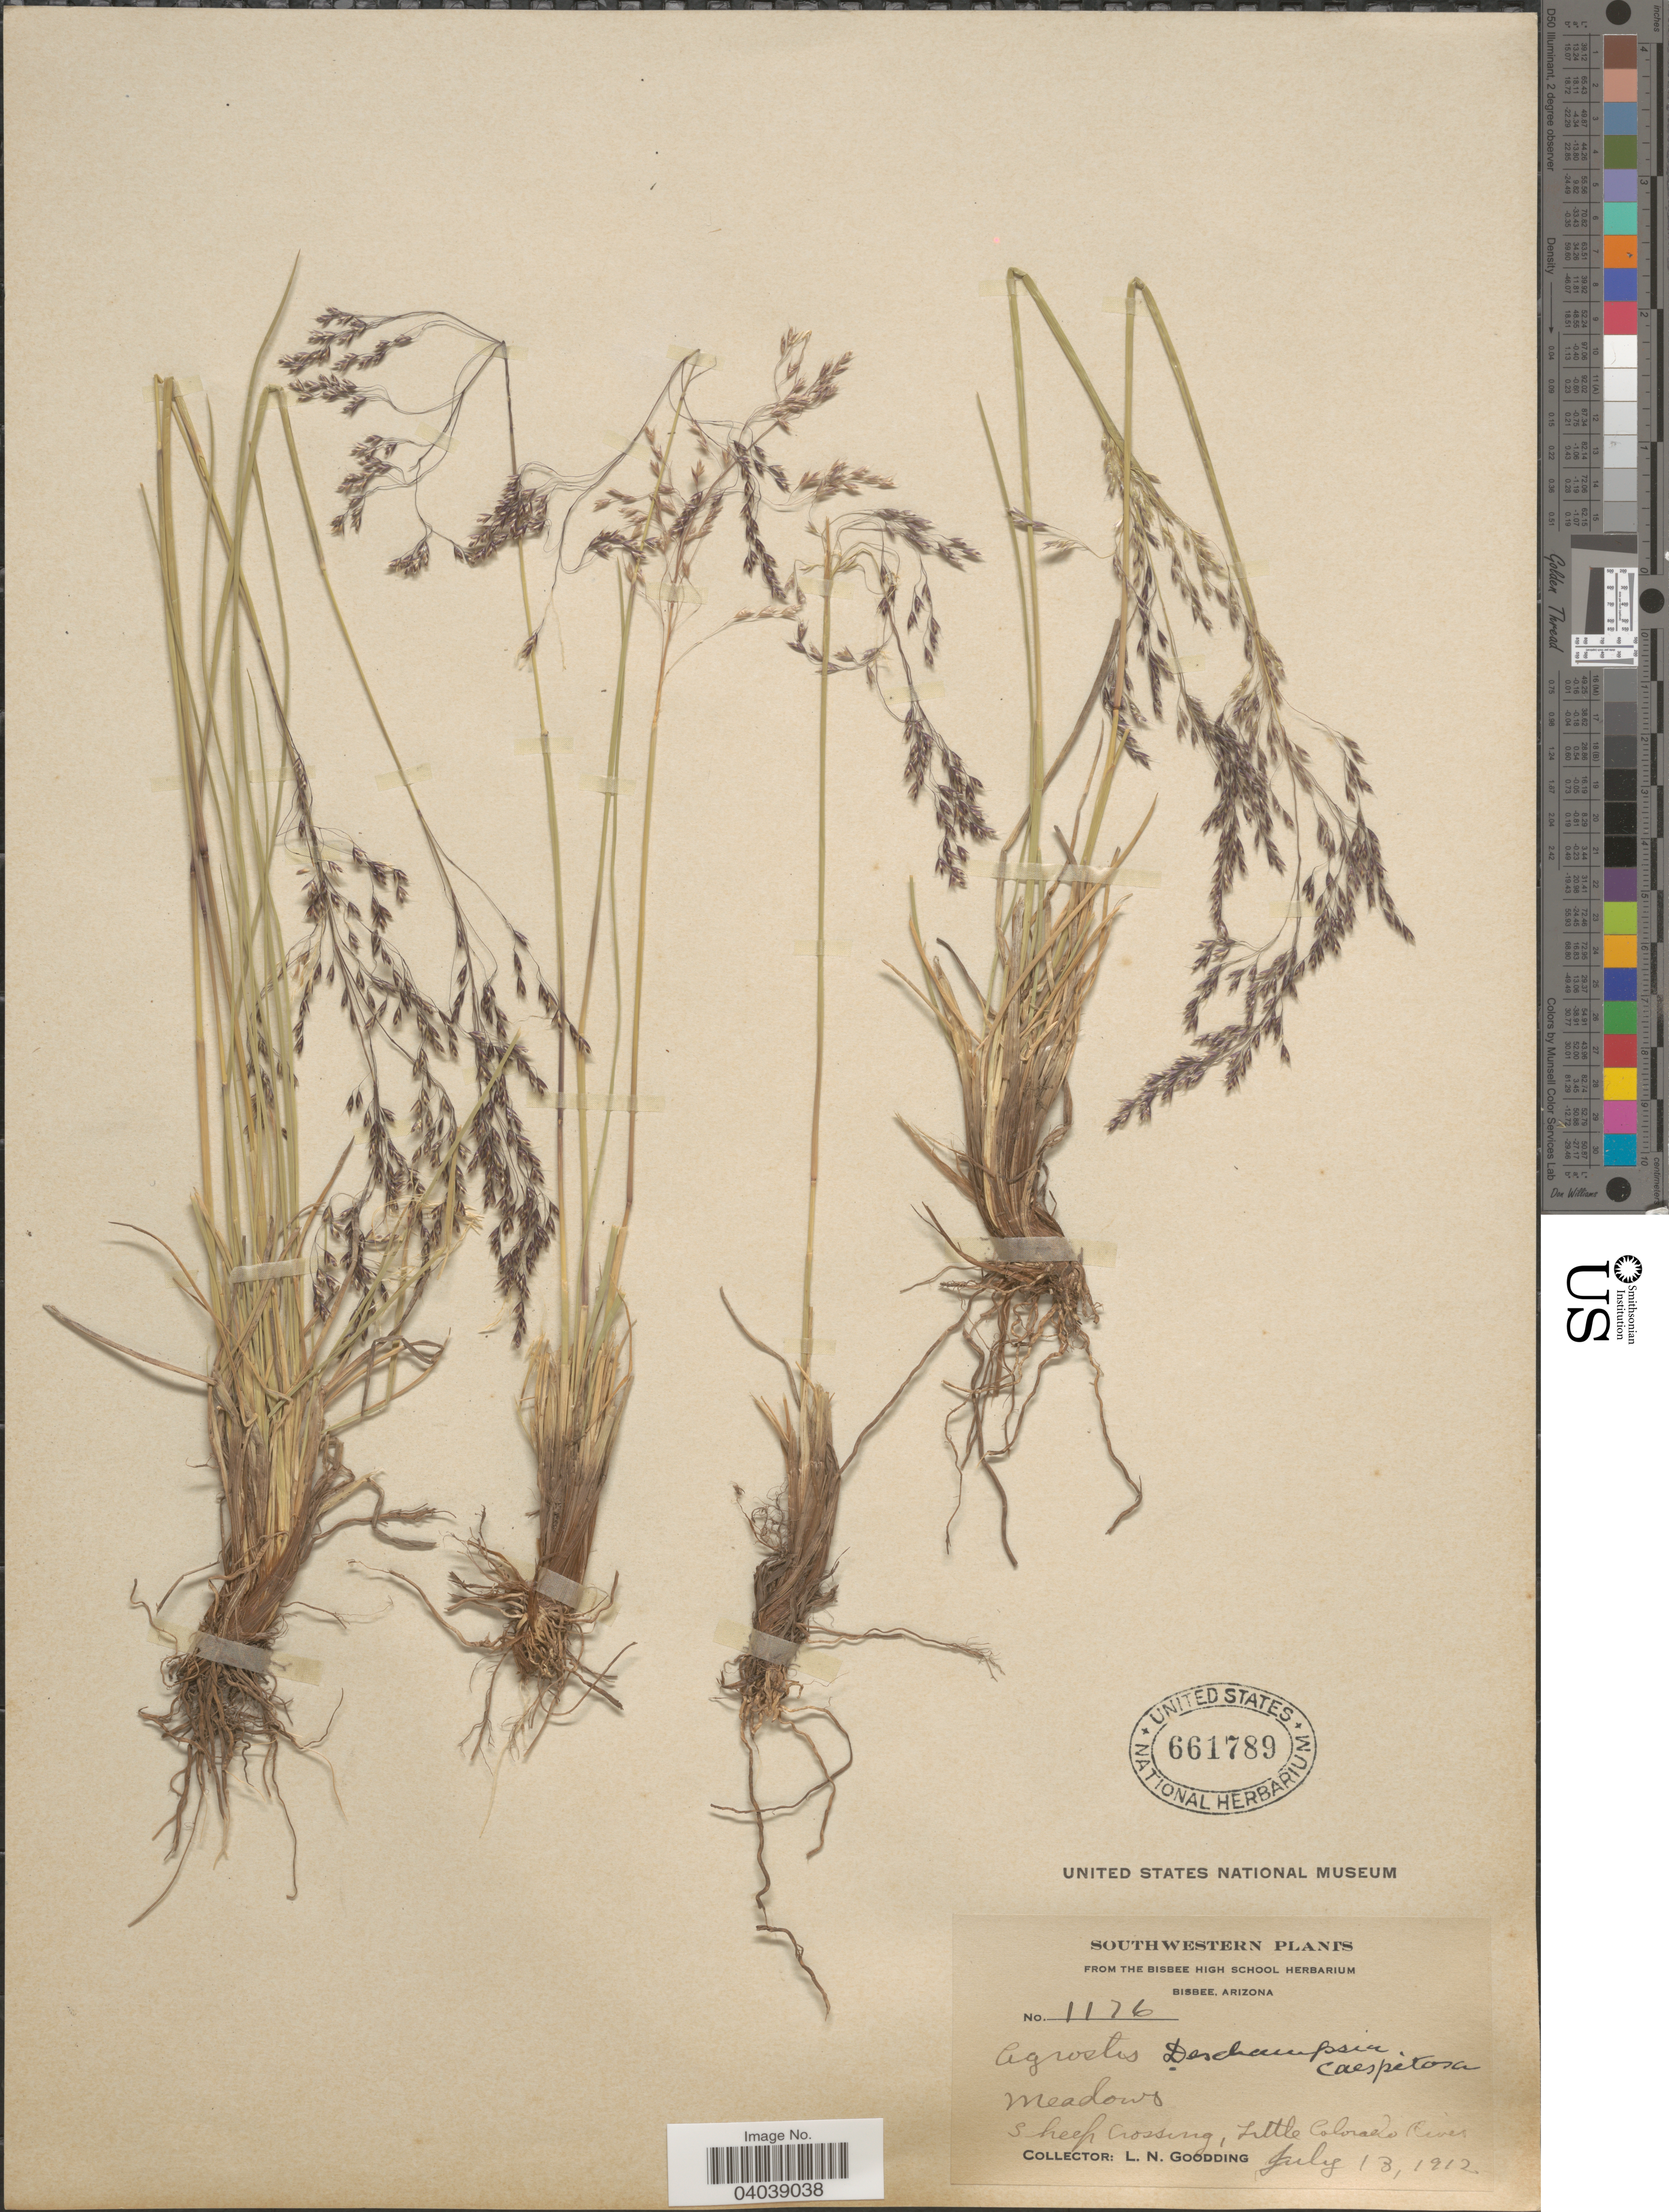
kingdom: Plantae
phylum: Tracheophyta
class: Liliopsida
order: Poales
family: Poaceae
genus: Deschampsia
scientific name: Deschampsia cespitosa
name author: (L.) P. Beauv.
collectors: L. N. Goodding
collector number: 1176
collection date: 1912-07-13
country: United States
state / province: Arizona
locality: Southwestern. Sheep Crossing, little Colorado River.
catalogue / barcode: US 661789